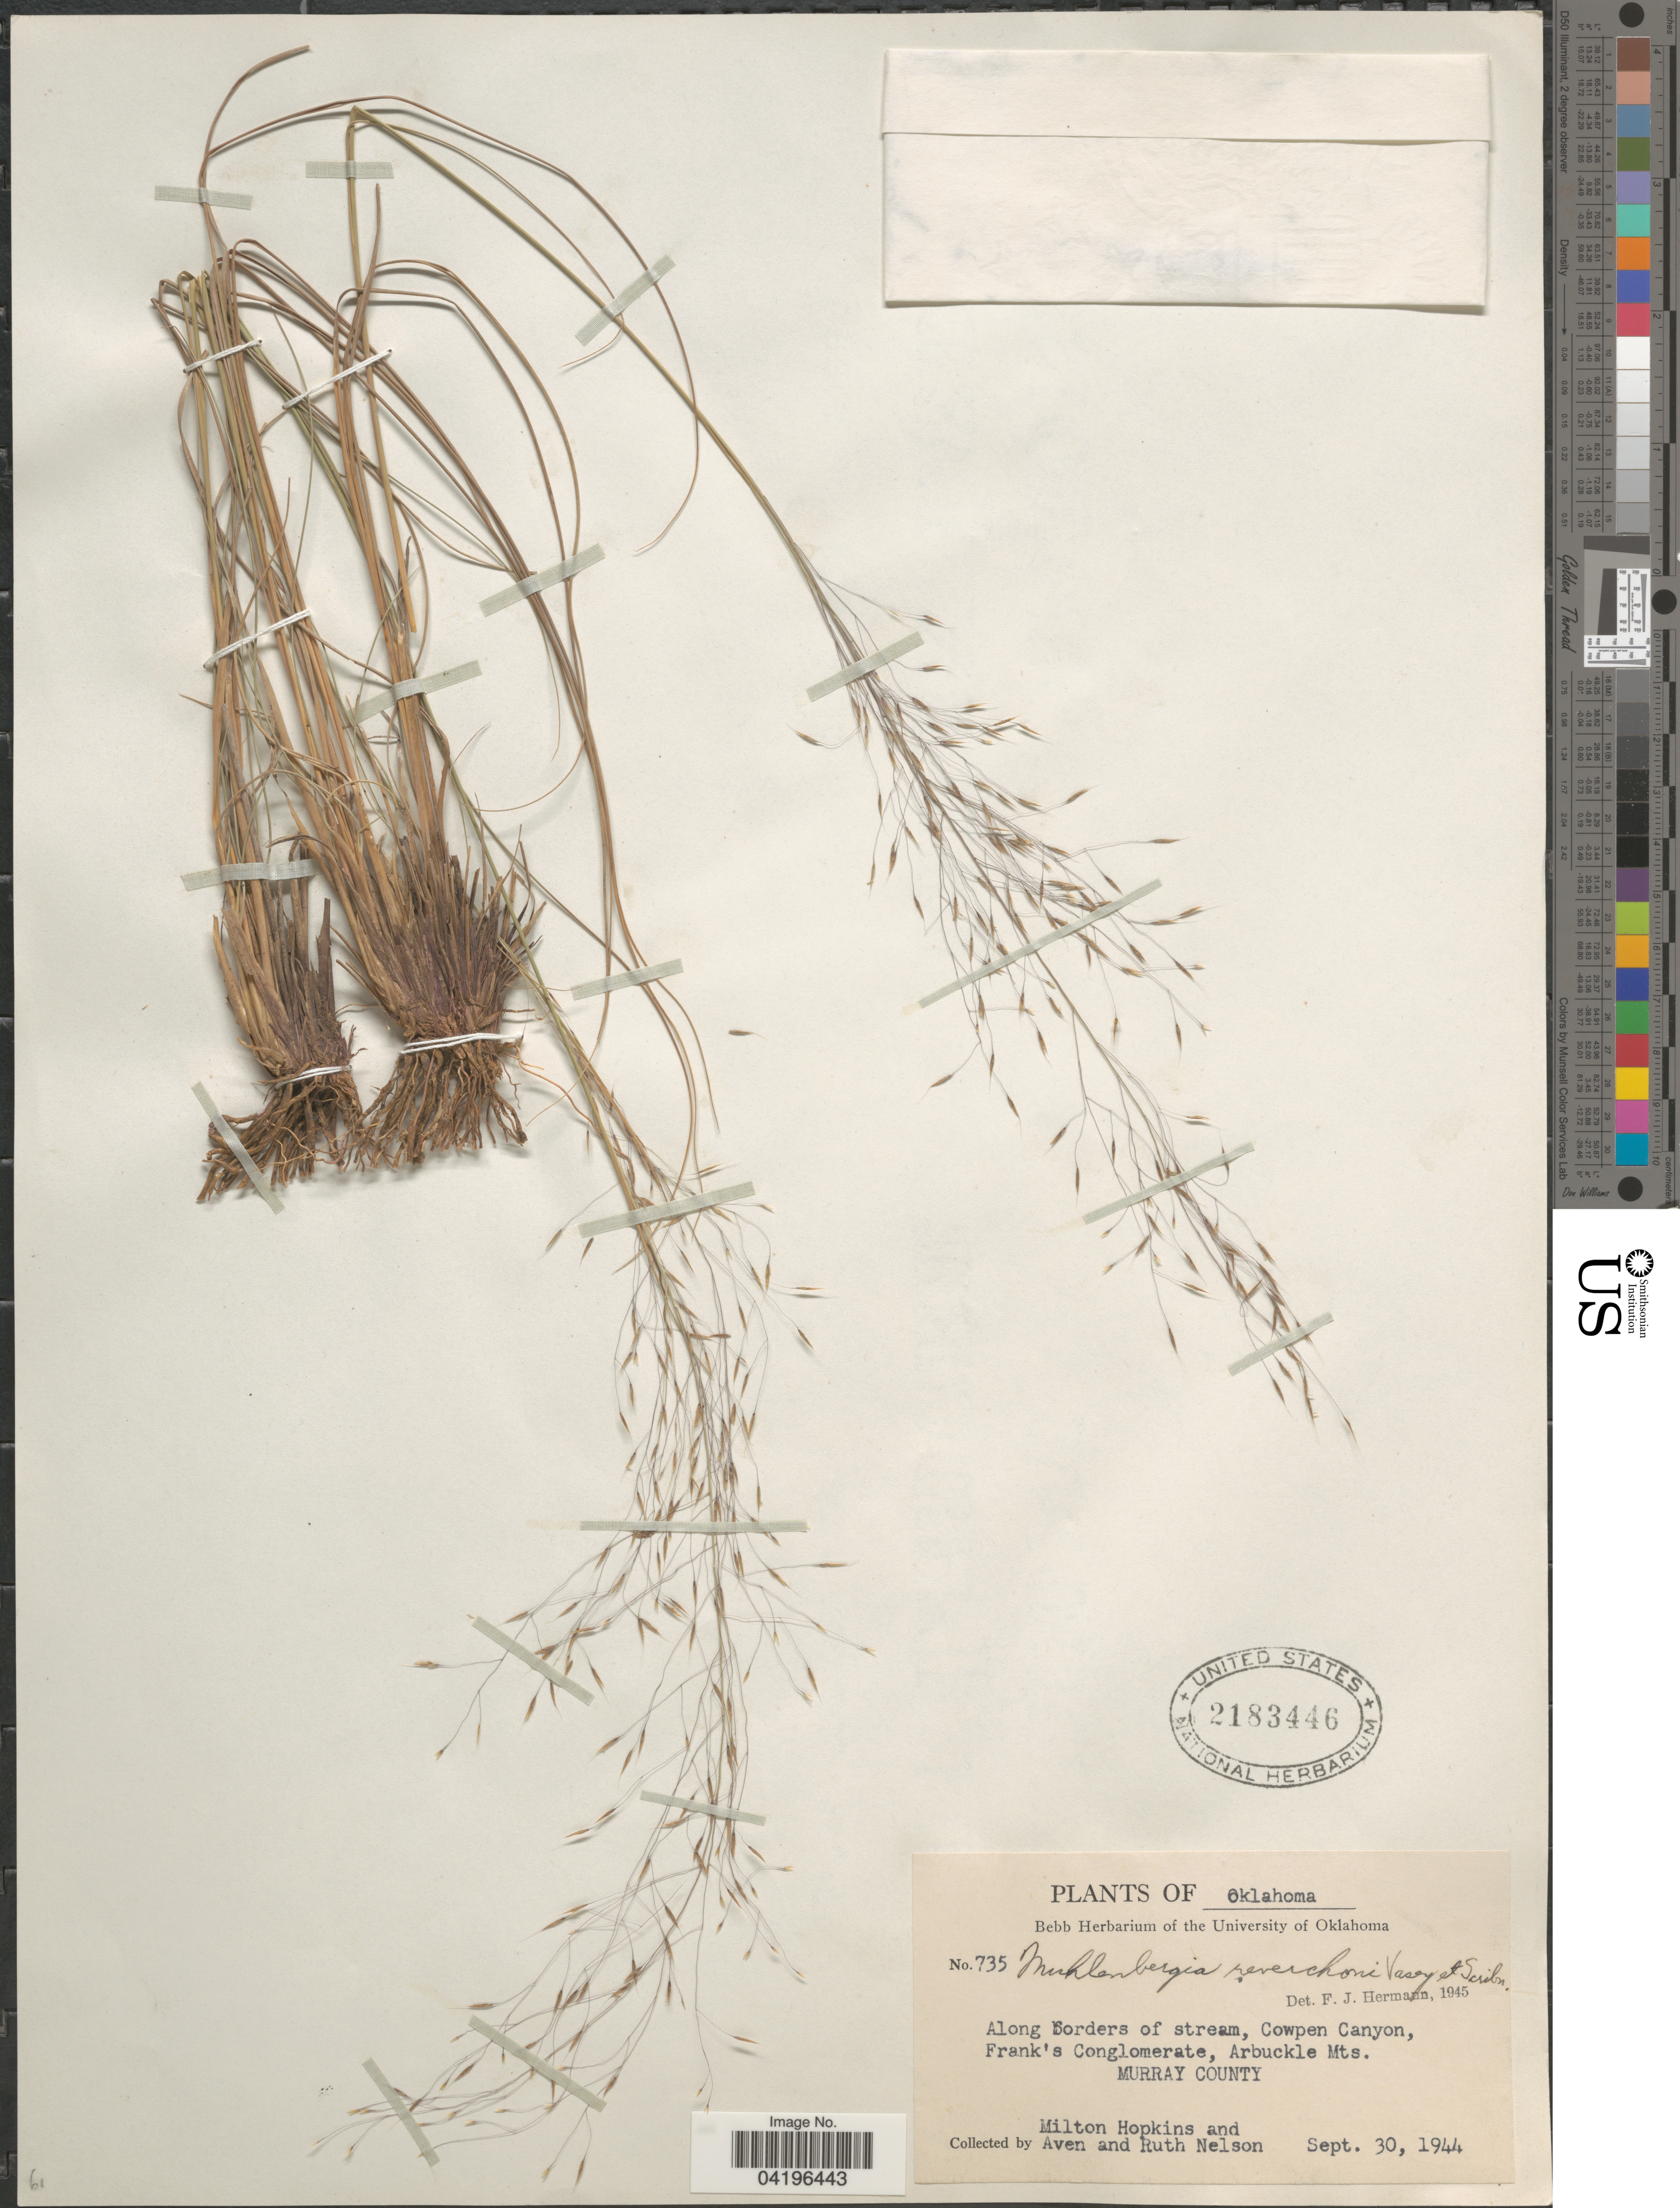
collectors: M. Hopkins, A. Nelson & R. A. Nelson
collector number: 735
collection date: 1944-09-30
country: United States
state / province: Oklahoma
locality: Along Borders of stream, Cowpen Canyon, Frank's Conglomerate, Arbuckle Mts. Murray County.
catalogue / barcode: US 2183446